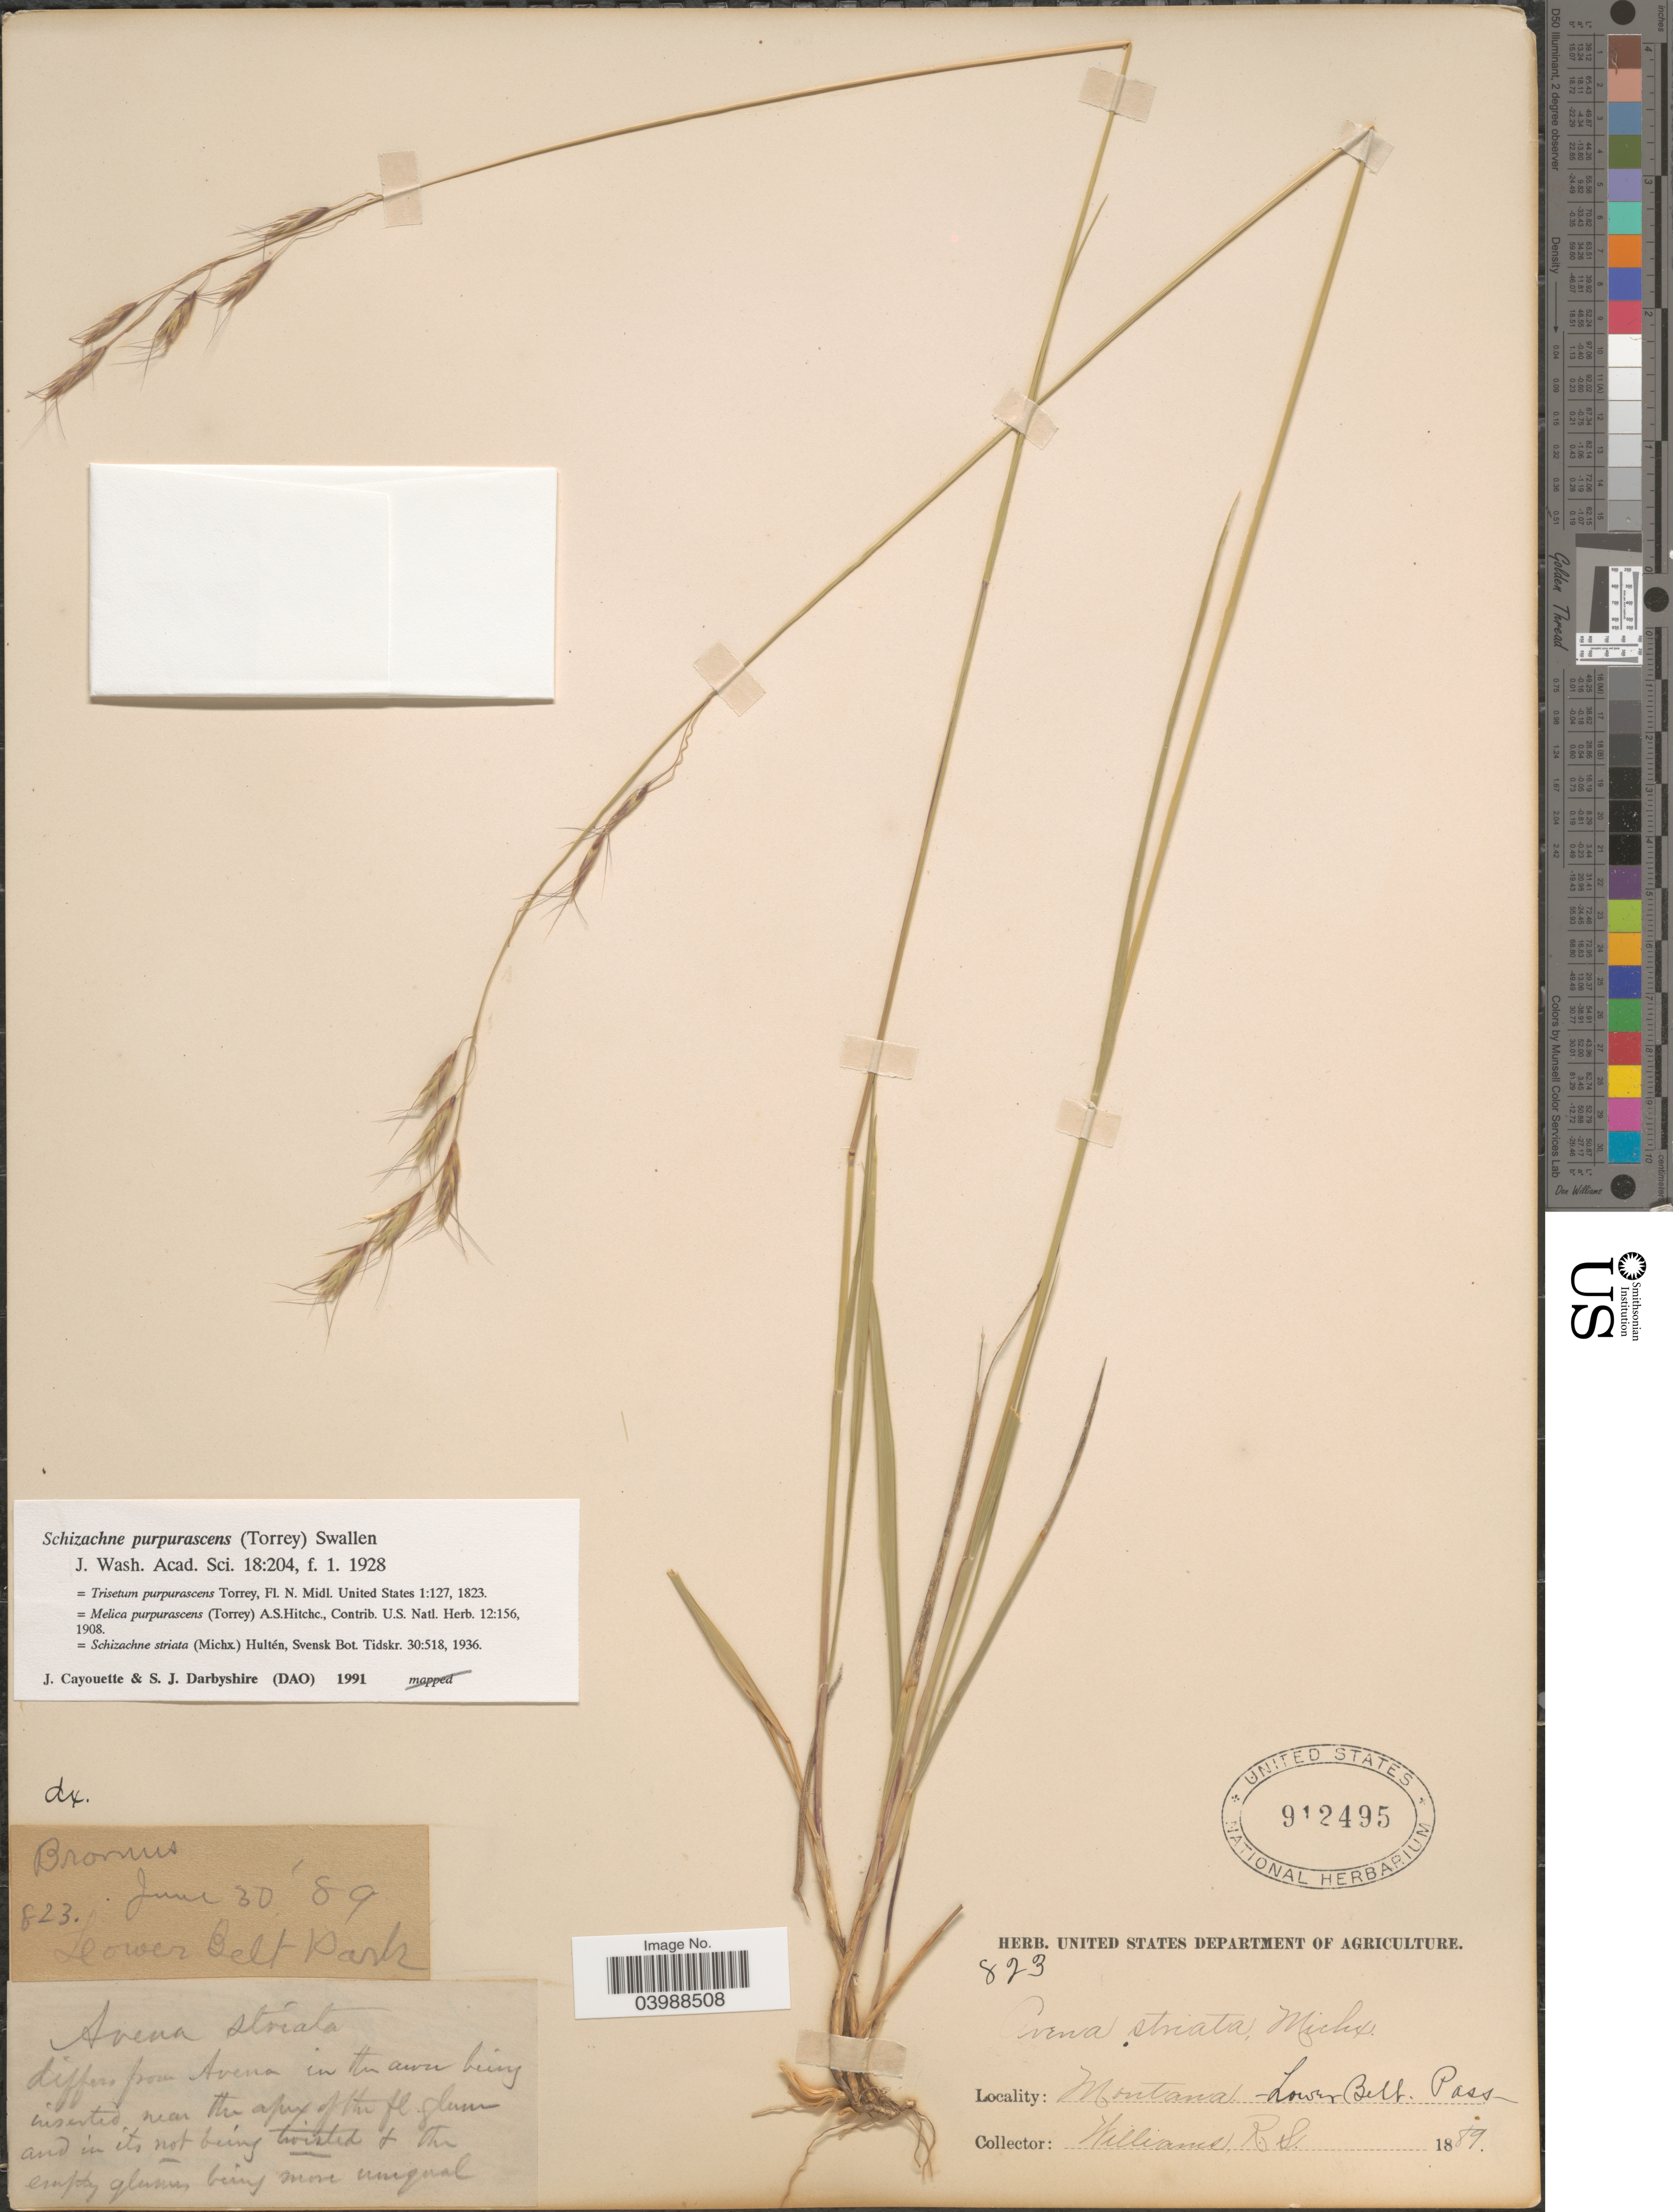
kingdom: Plantae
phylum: Tracheophyta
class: Liliopsida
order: Poales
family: Poaceae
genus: Schizachne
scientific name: Schizachne purpurascens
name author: (Torr.) Swallen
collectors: R. S. Williams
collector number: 823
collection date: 1889-06-30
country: United States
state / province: Montana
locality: Lower Belt Park. Lower Belt Pass.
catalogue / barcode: US 912495